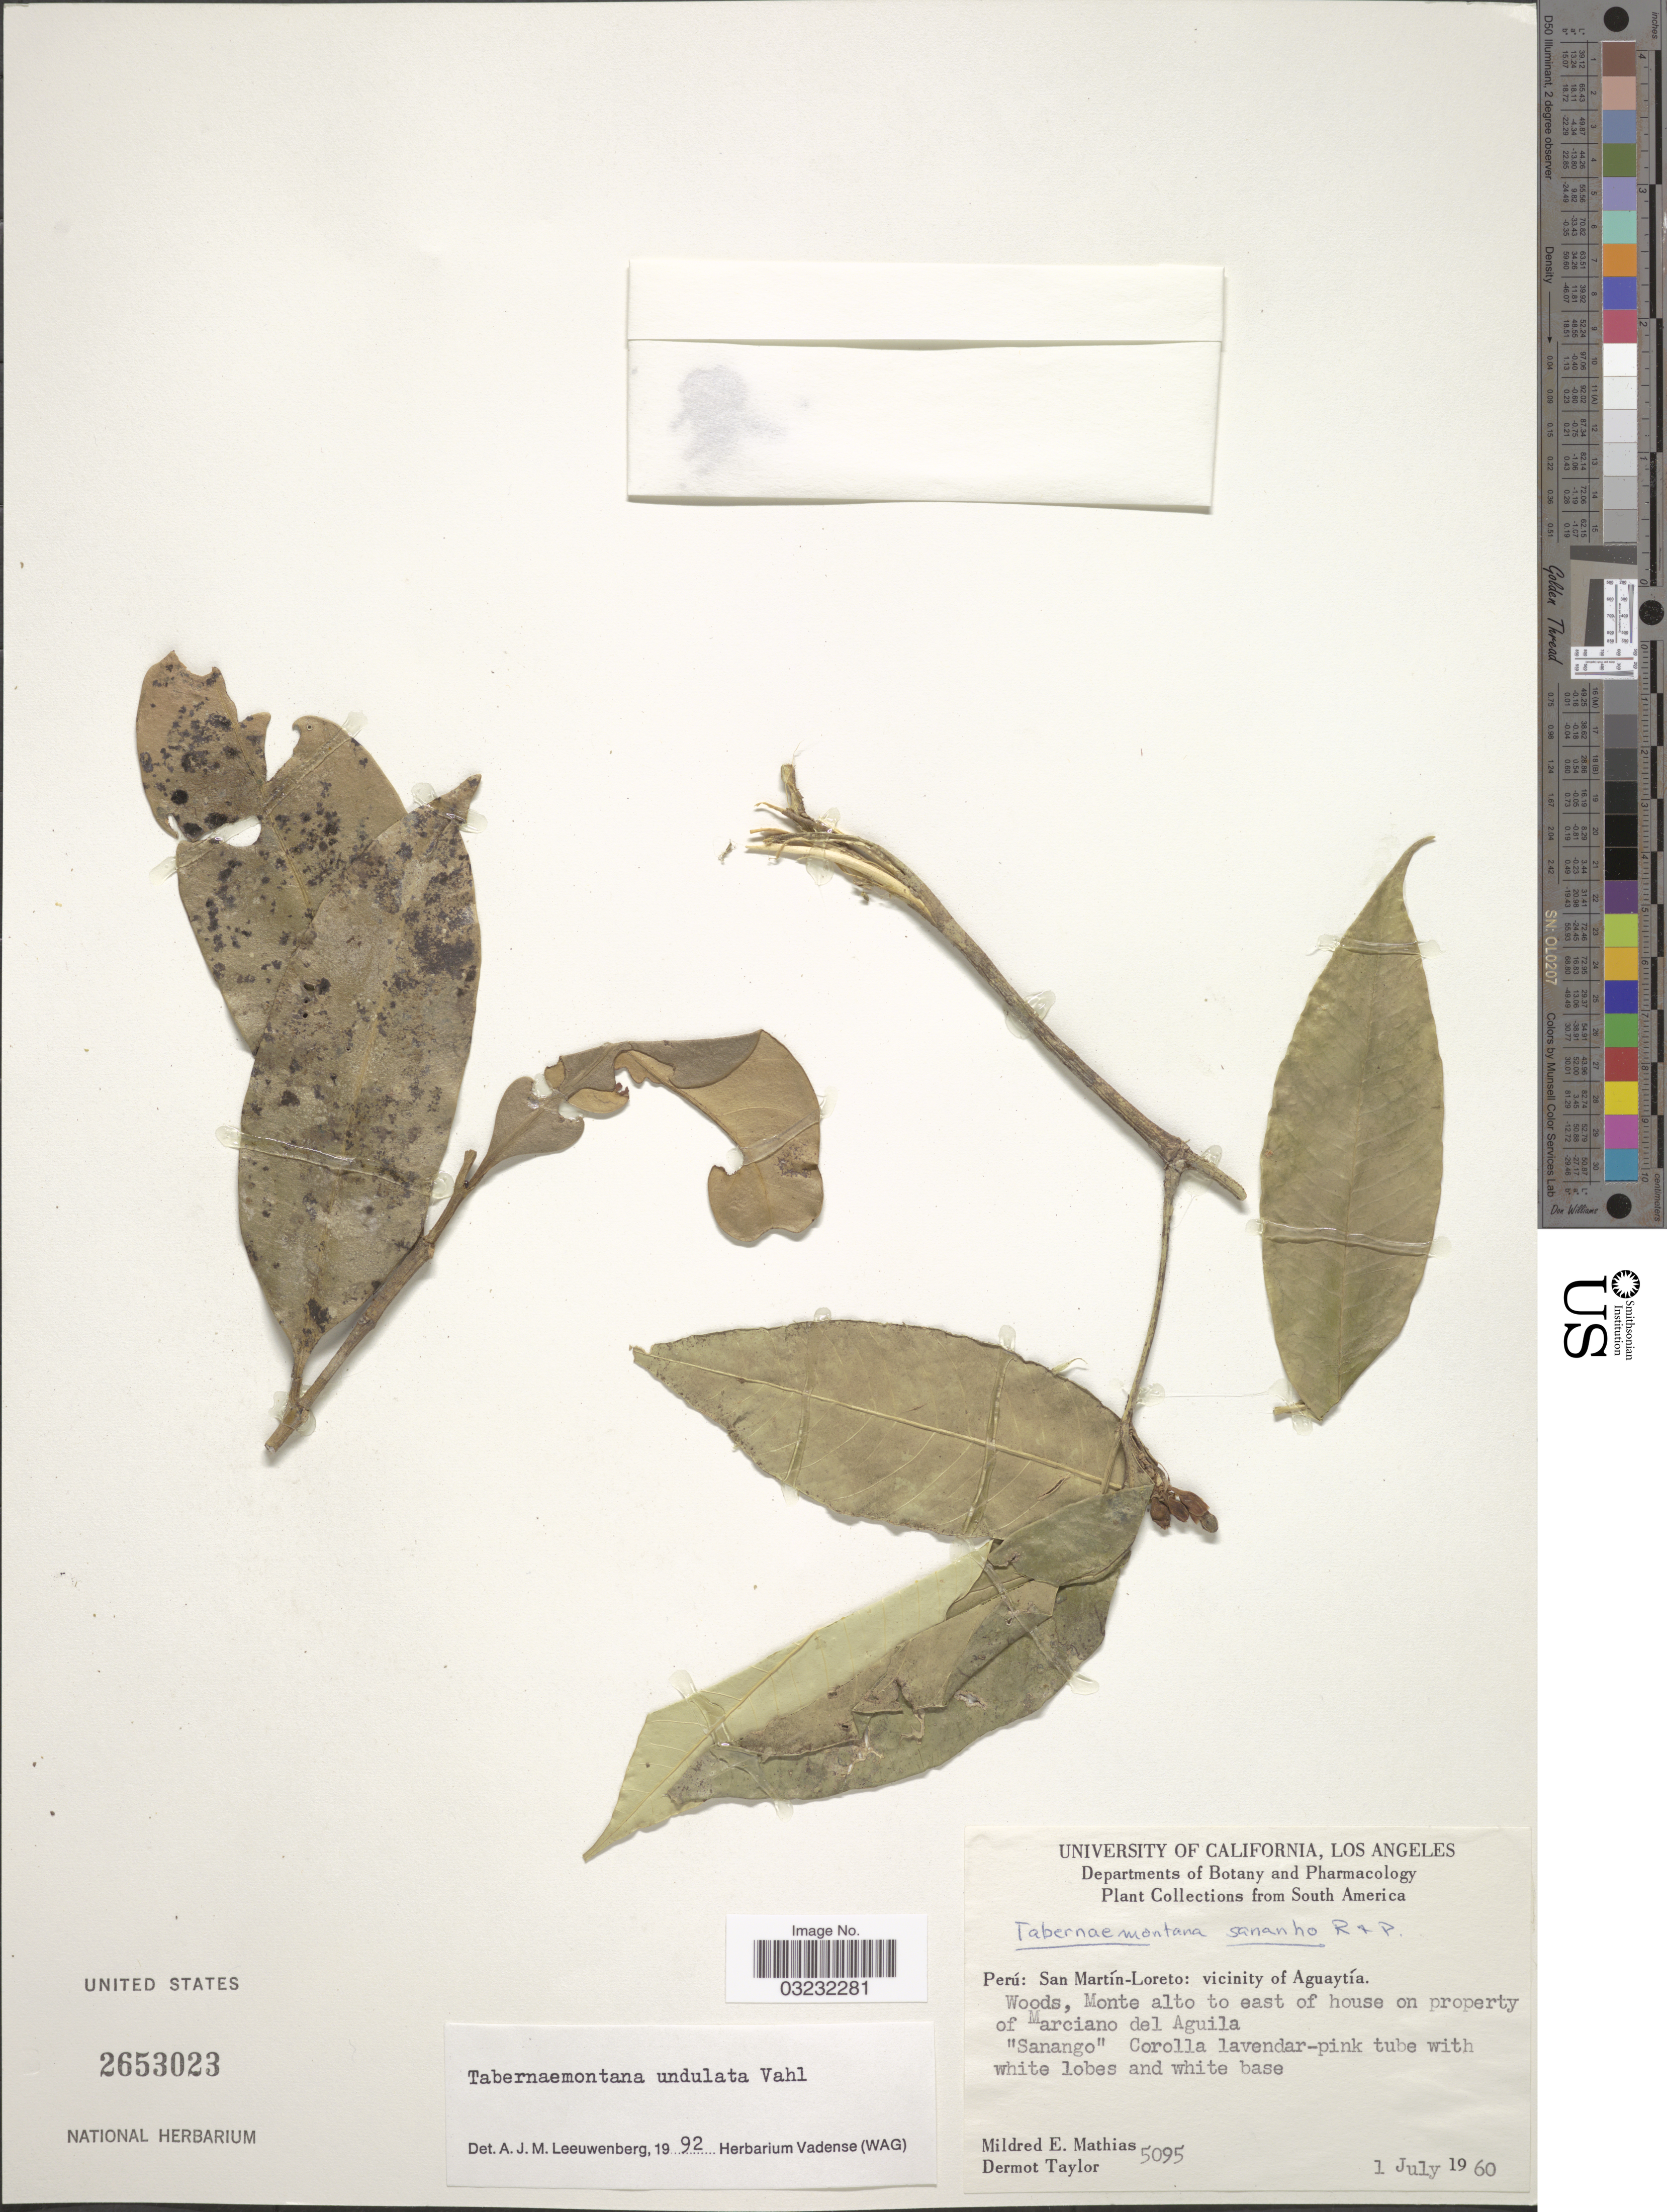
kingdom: Plantae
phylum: Tracheophyta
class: Magnoliopsida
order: Gentianales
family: Apocynaceae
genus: Tabernaemontana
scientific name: Tabernaemontana undulata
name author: Vahl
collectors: M. E. Mathias & D. Taylor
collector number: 5095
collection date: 1960-07-01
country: Peru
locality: San Martín-Loreto: vicinity of Aguaytía. Woods, Monte alto to east of house on property of Marciano del Aguila.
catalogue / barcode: US 2653023